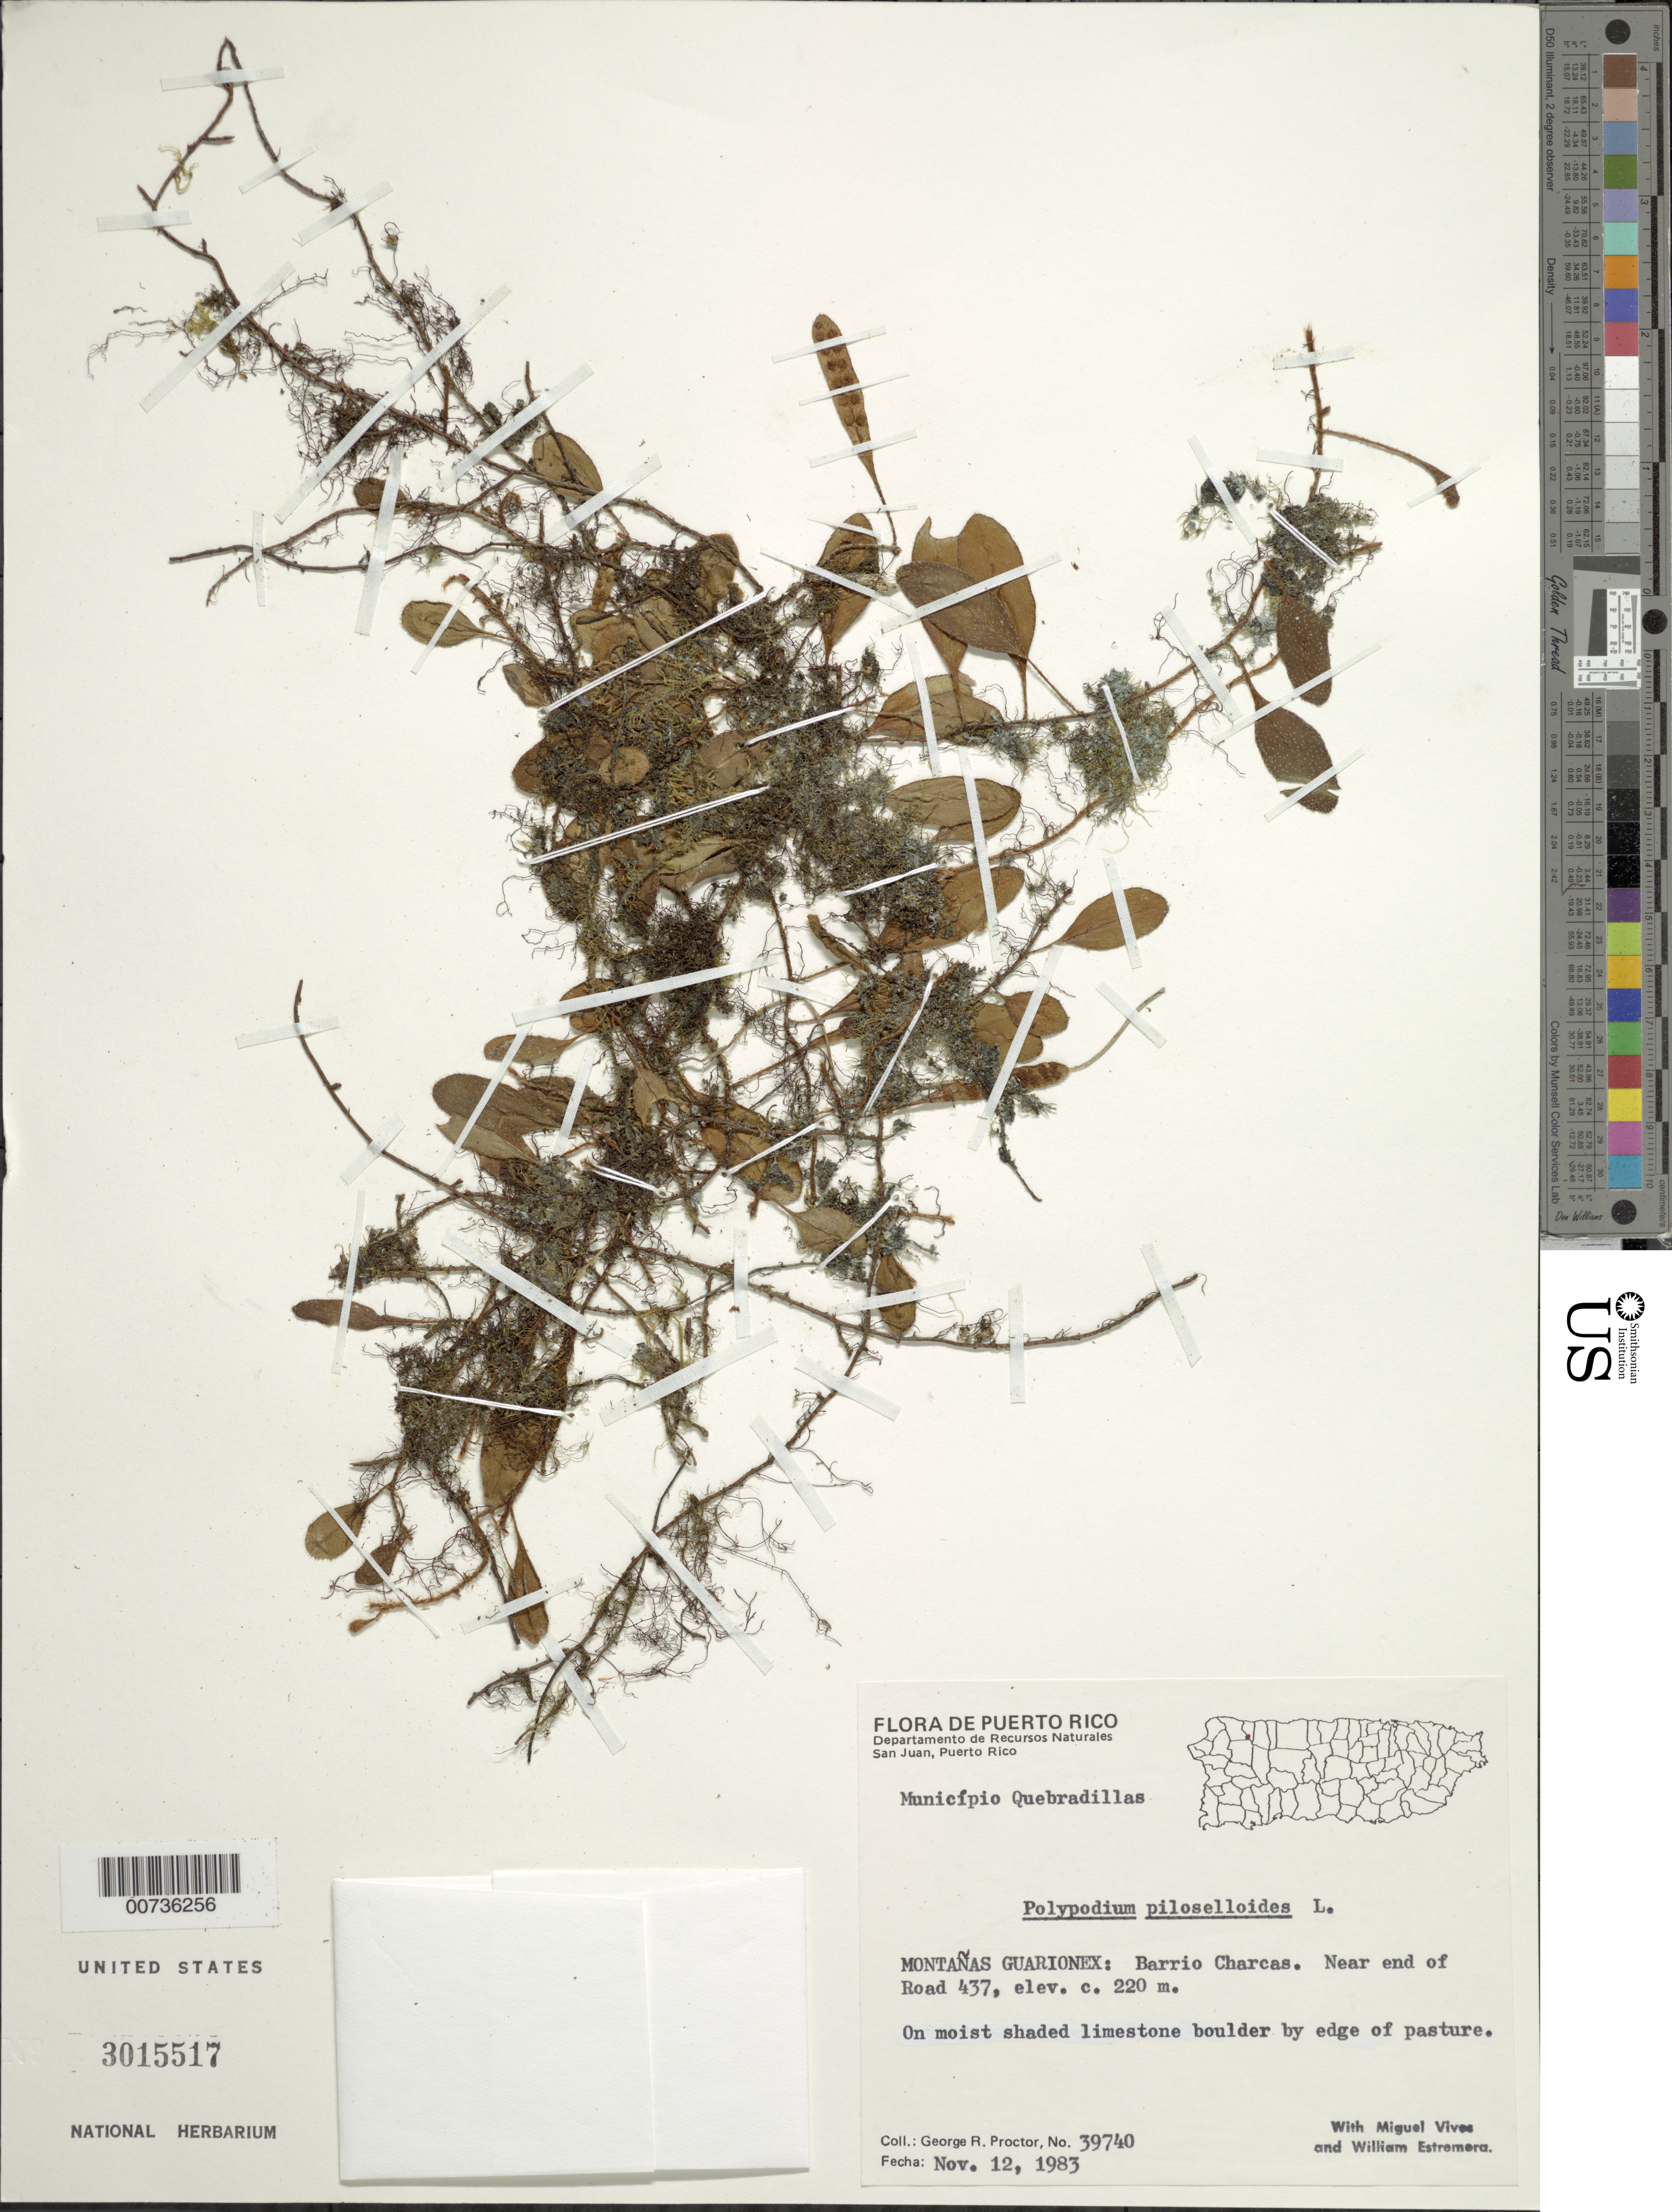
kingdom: Plantae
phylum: Tracheophyta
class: Polypodiopsida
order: Polypodiales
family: Polypodiaceae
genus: Microgramma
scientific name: Microgramma piloselloides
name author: (L.) Copel.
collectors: G. R. Proctor, M. Vives & W. Estremera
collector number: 39740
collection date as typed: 12 Nov 1983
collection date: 1983-11-12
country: Puerto Rico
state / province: Quebradillas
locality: Montañas Guarionex: Barrio Charcas. Near end of Road 437. Municipio Quebradillas.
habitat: On moist shaded limestone boulder by edge of pasture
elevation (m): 220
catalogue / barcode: US 3015517